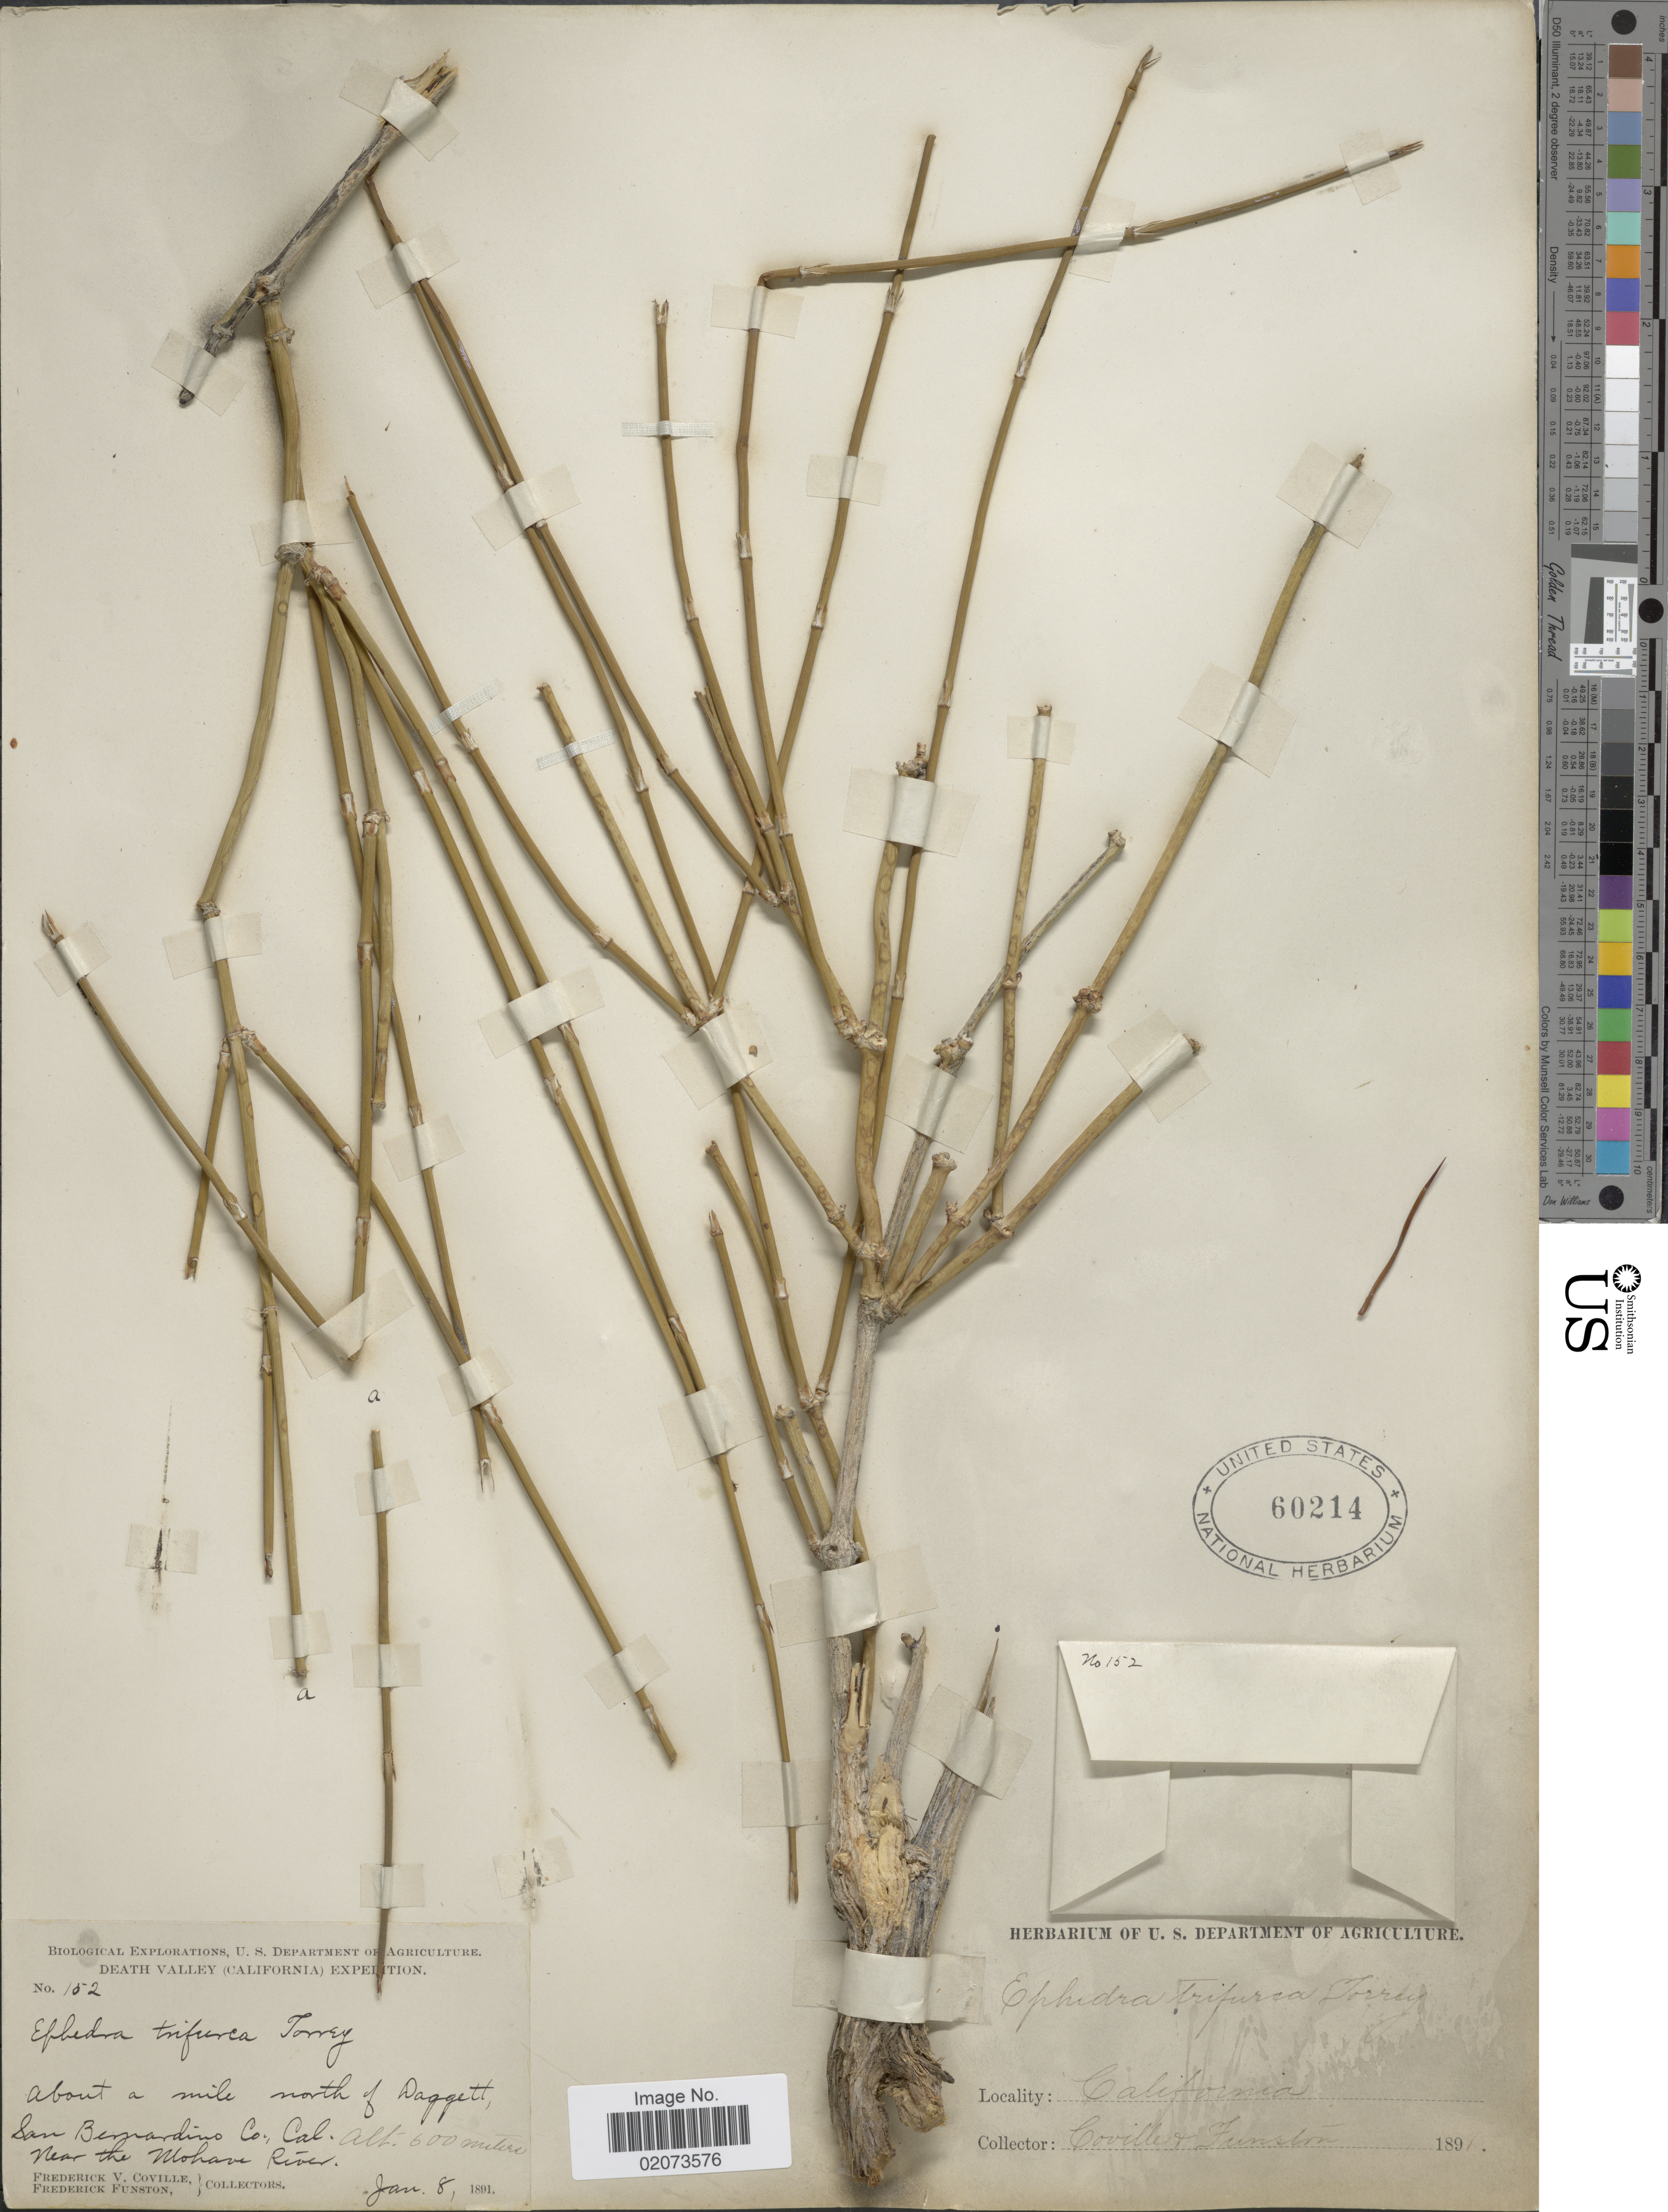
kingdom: Plantae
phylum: Tracheophyta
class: Gnetopsida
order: Ephedrales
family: Ephedraceae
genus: Ephedra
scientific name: Ephedra trifurca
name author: Torr. ex S. Watson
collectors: F. V. Coville & F. Funston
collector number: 152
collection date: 1891-01-08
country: United States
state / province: California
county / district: San Bernardino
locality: Death Valley, about a mile north of Daggett, San Bernardino Co., near The Mohave River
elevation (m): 600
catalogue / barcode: US 60214